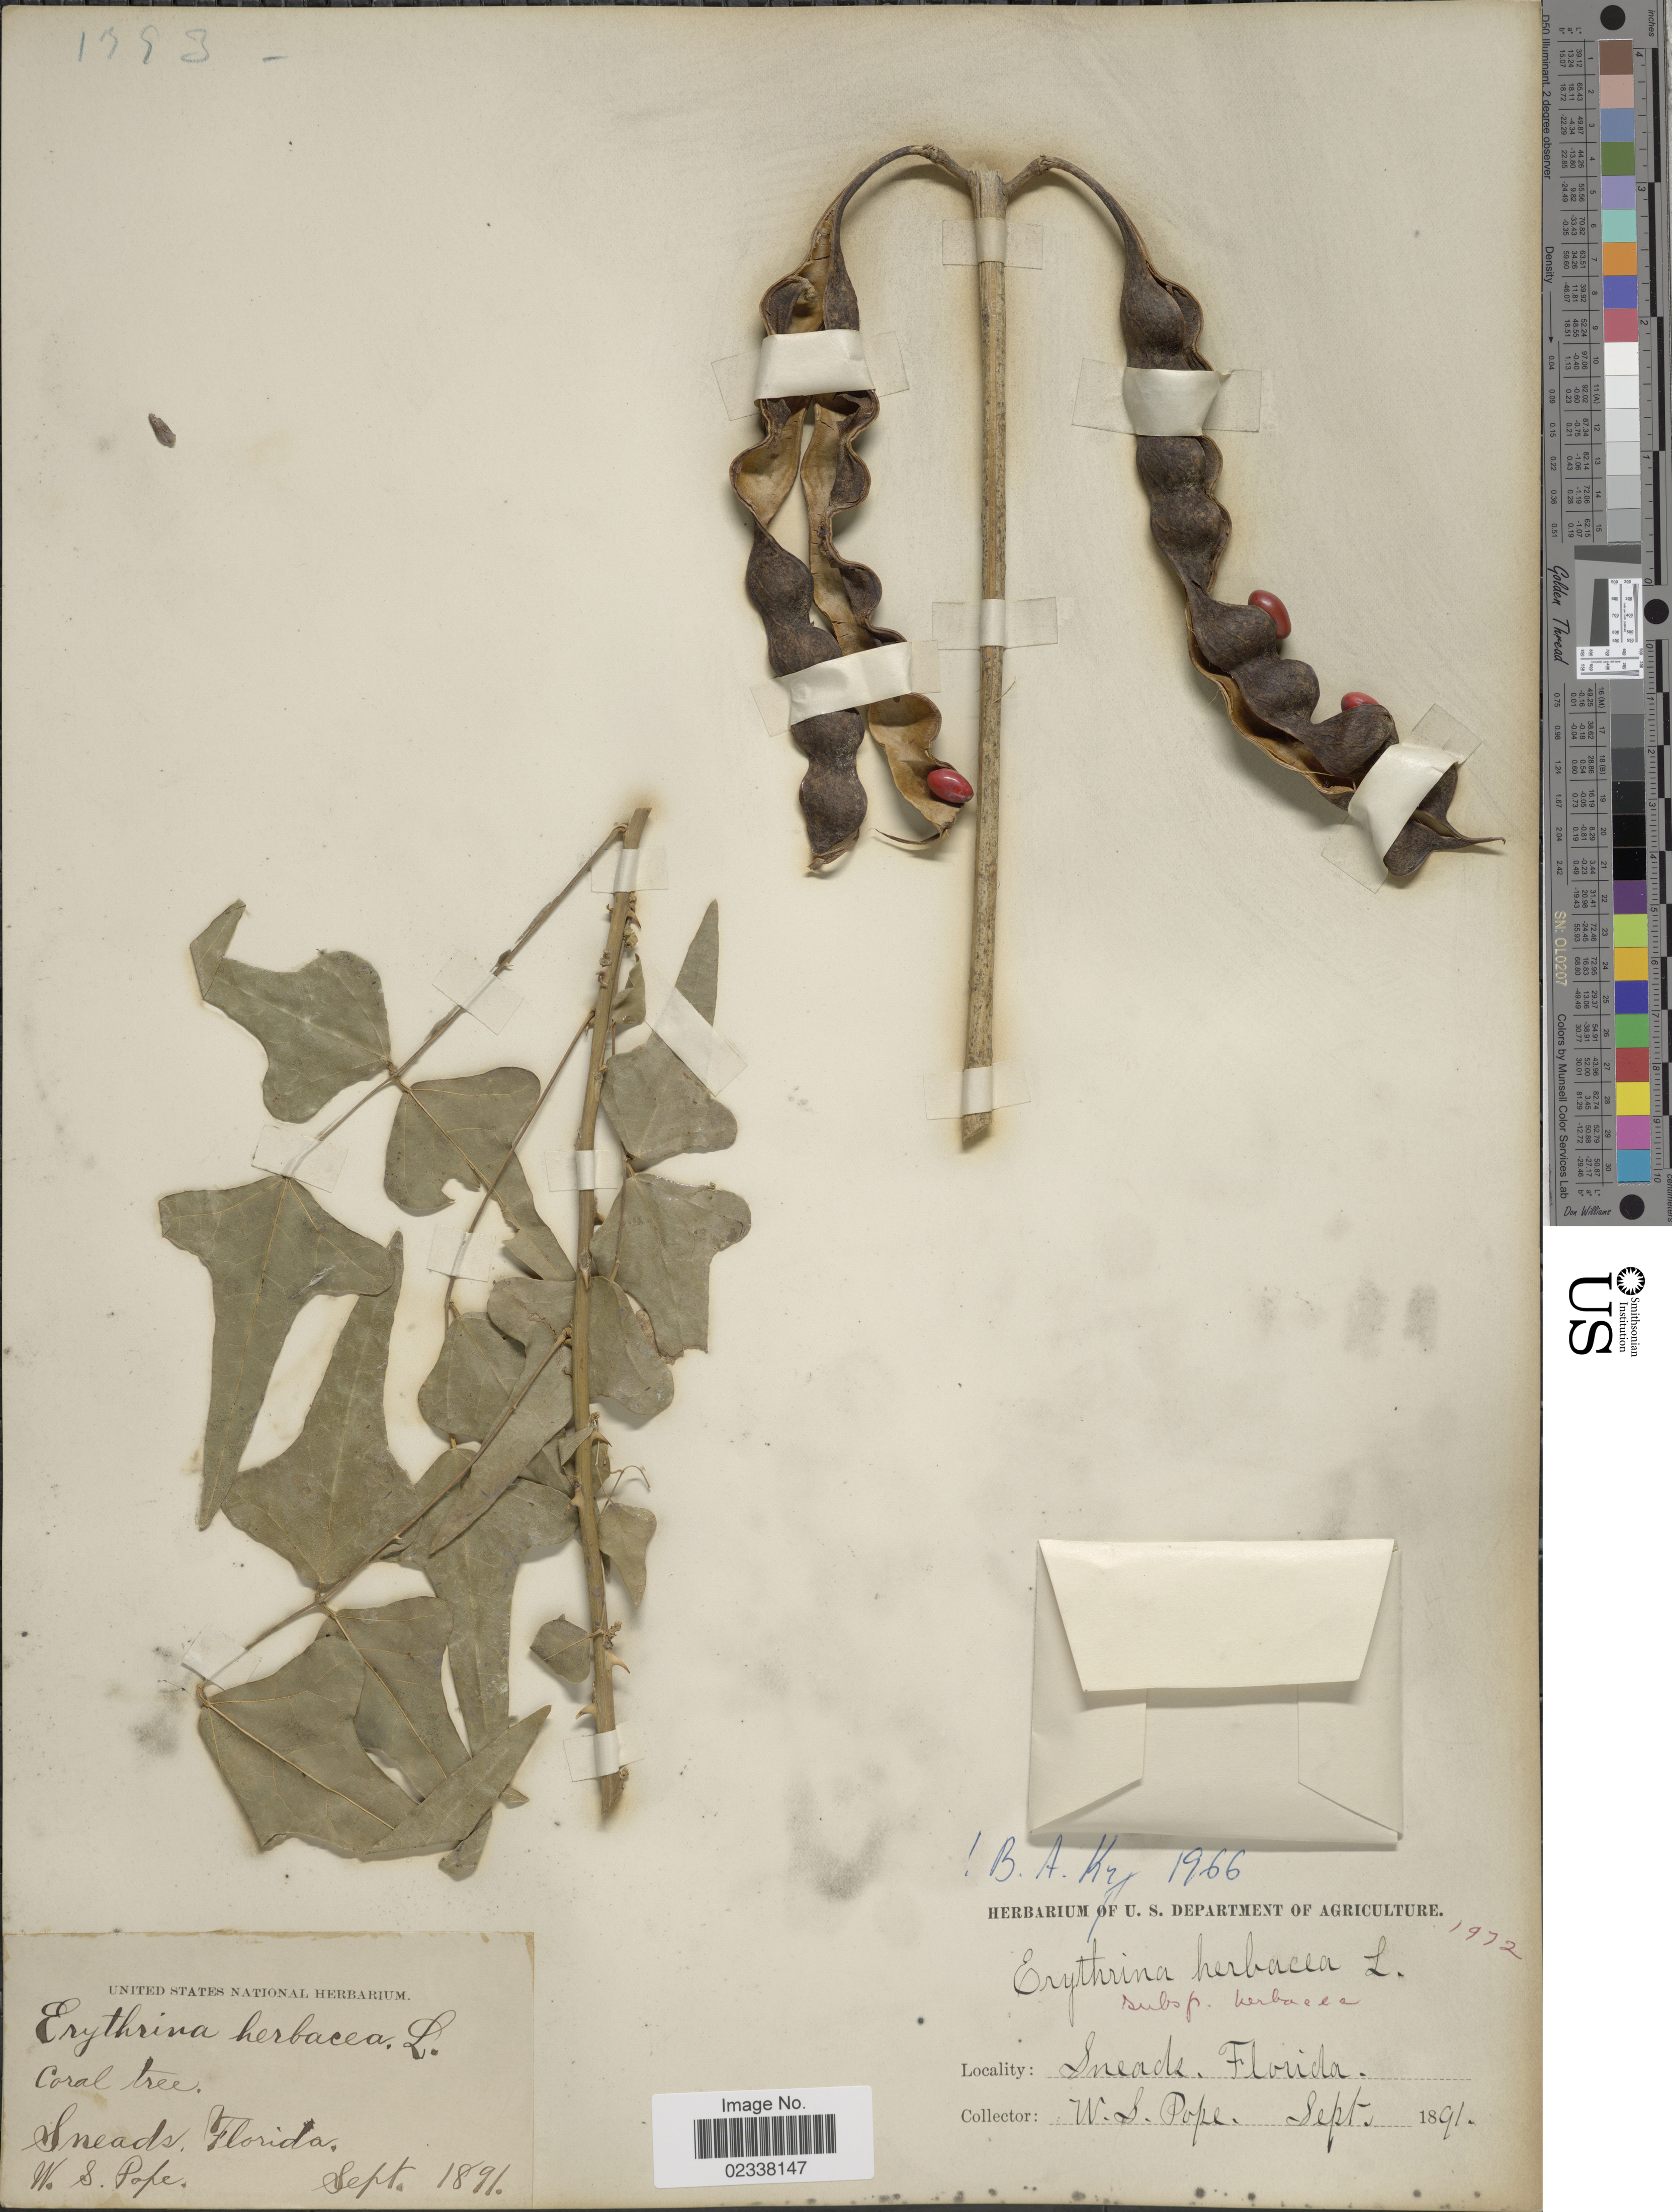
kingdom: Plantae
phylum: Tracheophyta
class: Magnoliopsida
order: Fabales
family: Fabaceae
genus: Erythrina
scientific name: Erythrina herbacea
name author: L.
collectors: W. Pope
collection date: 1891-09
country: United States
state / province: Florida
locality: Sneads